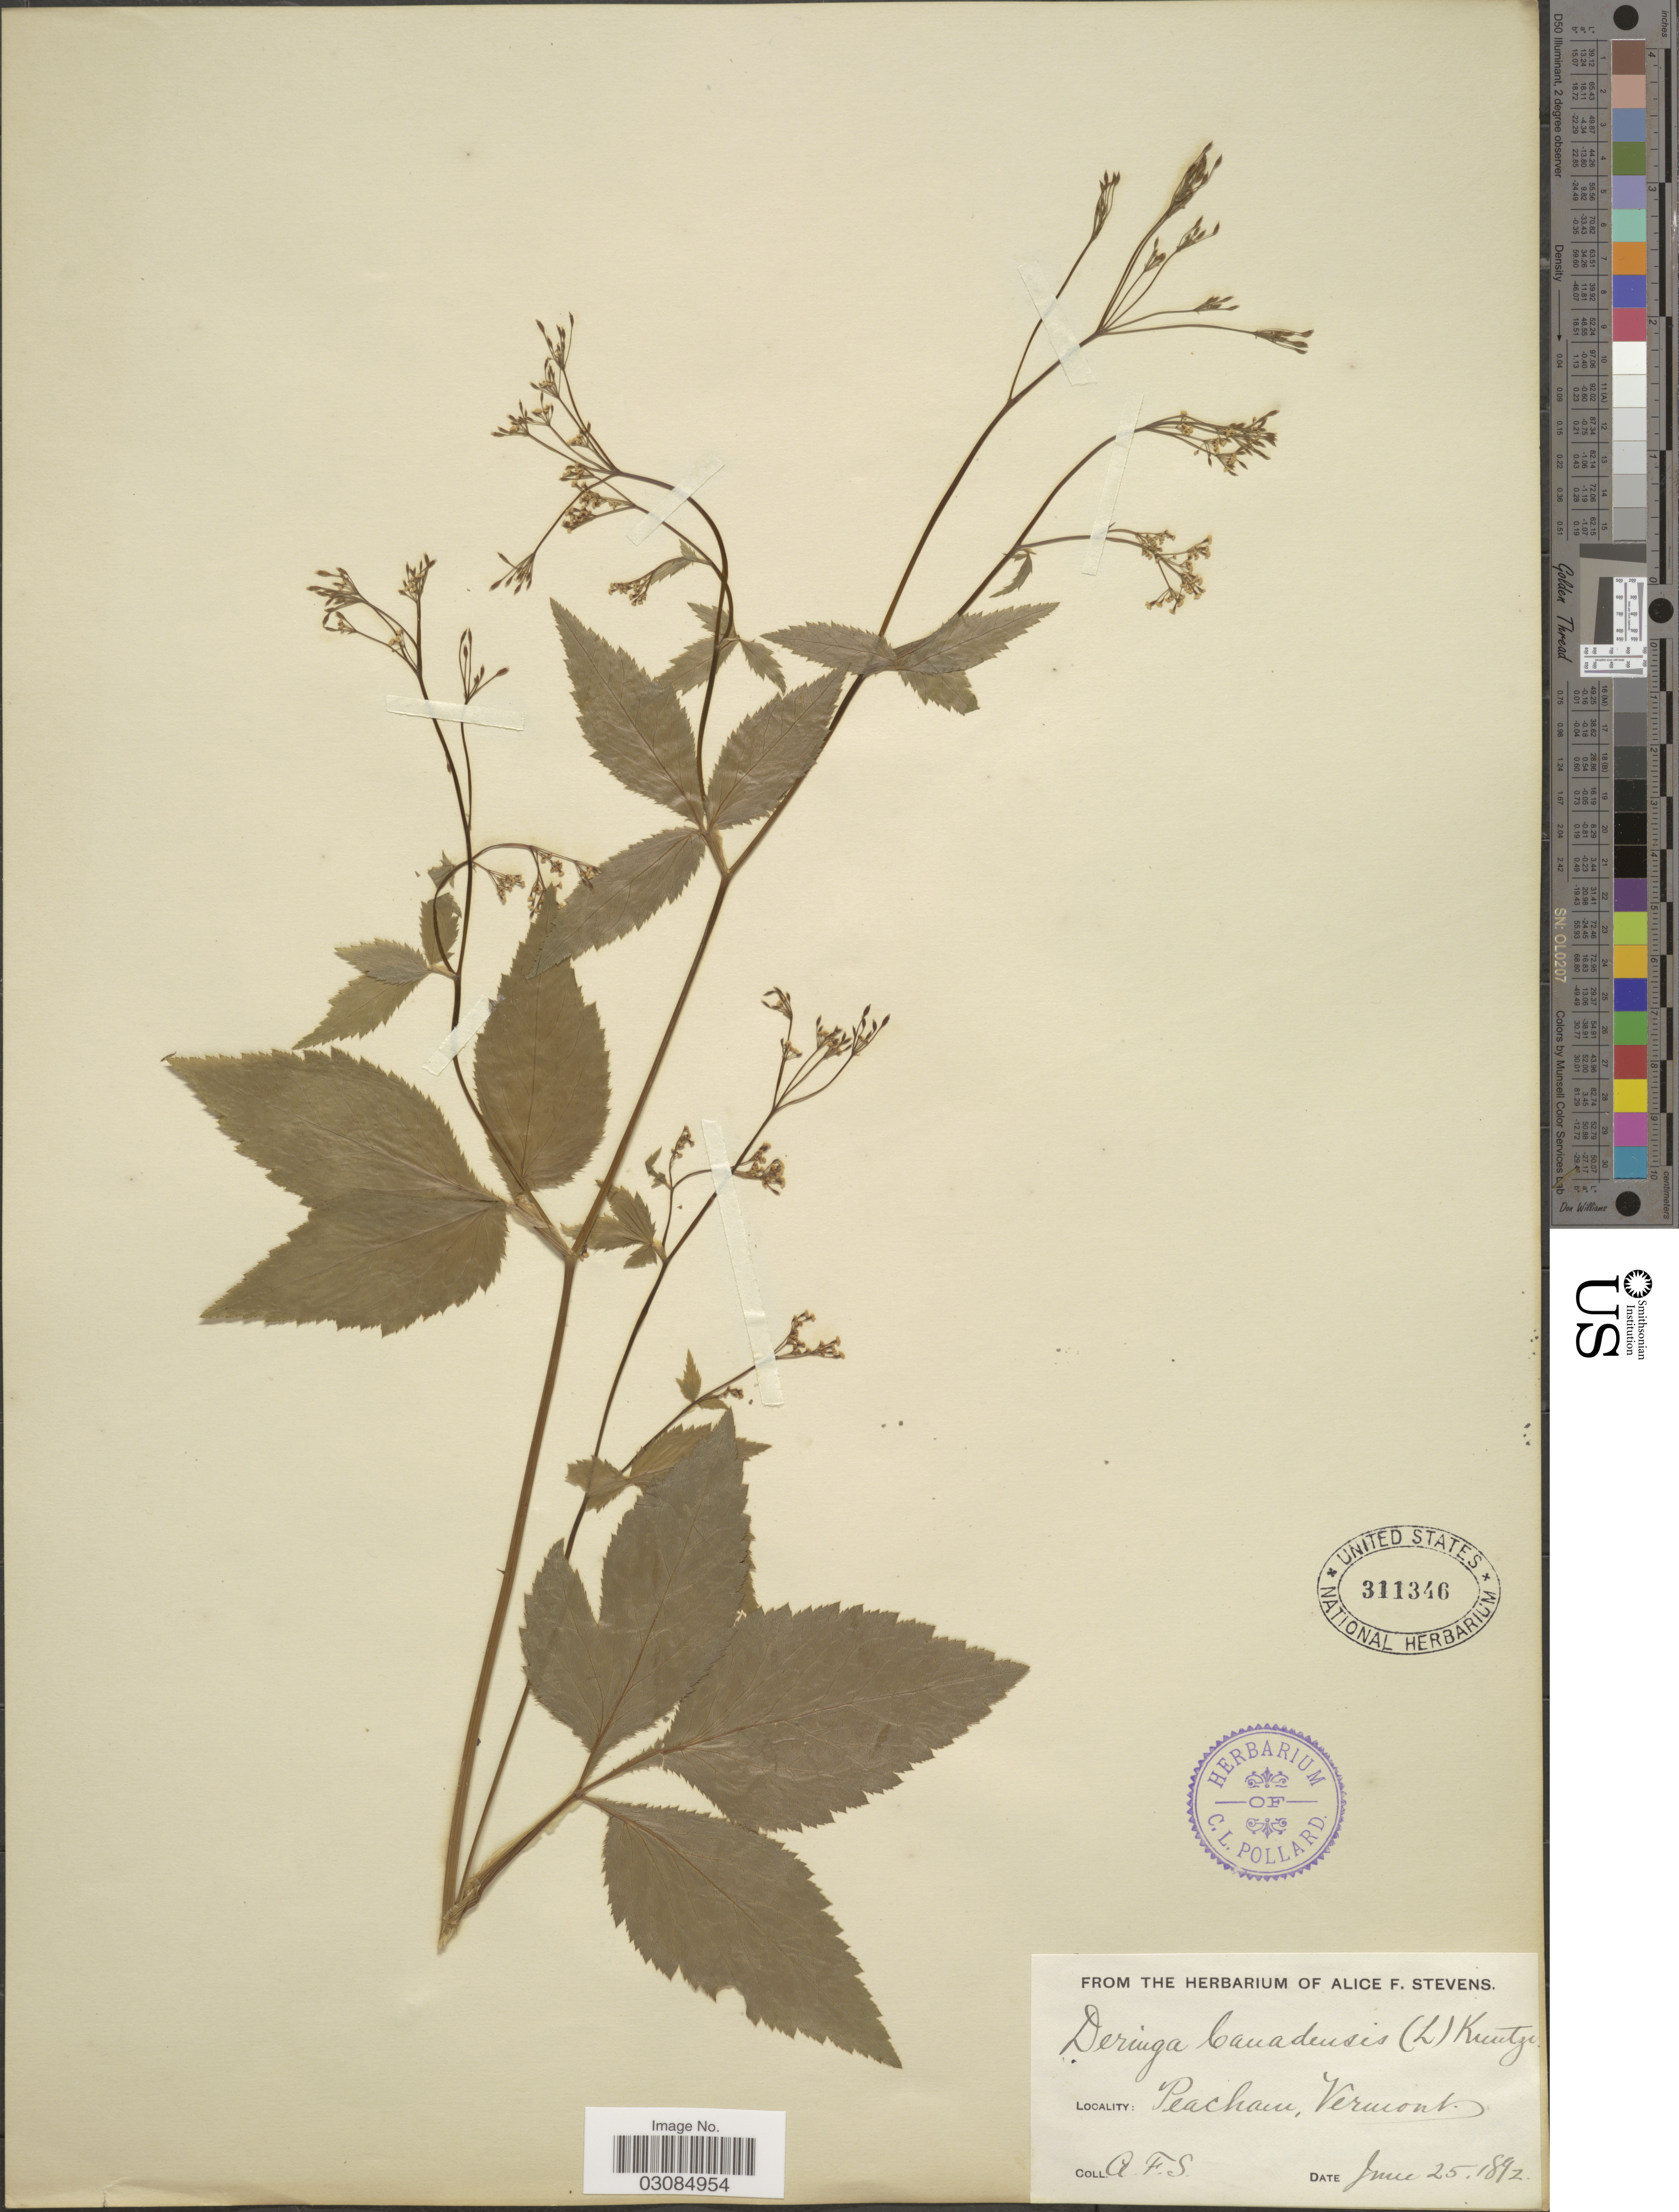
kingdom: Plantae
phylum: Tracheophyta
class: Magnoliopsida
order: Apiales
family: Apiaceae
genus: Cryptotaenia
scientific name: Cryptotaenia canadensis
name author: (L.) DC.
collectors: A. Stevens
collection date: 1892-06-25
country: United States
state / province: Vermont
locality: Peacham.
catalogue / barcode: US 311346